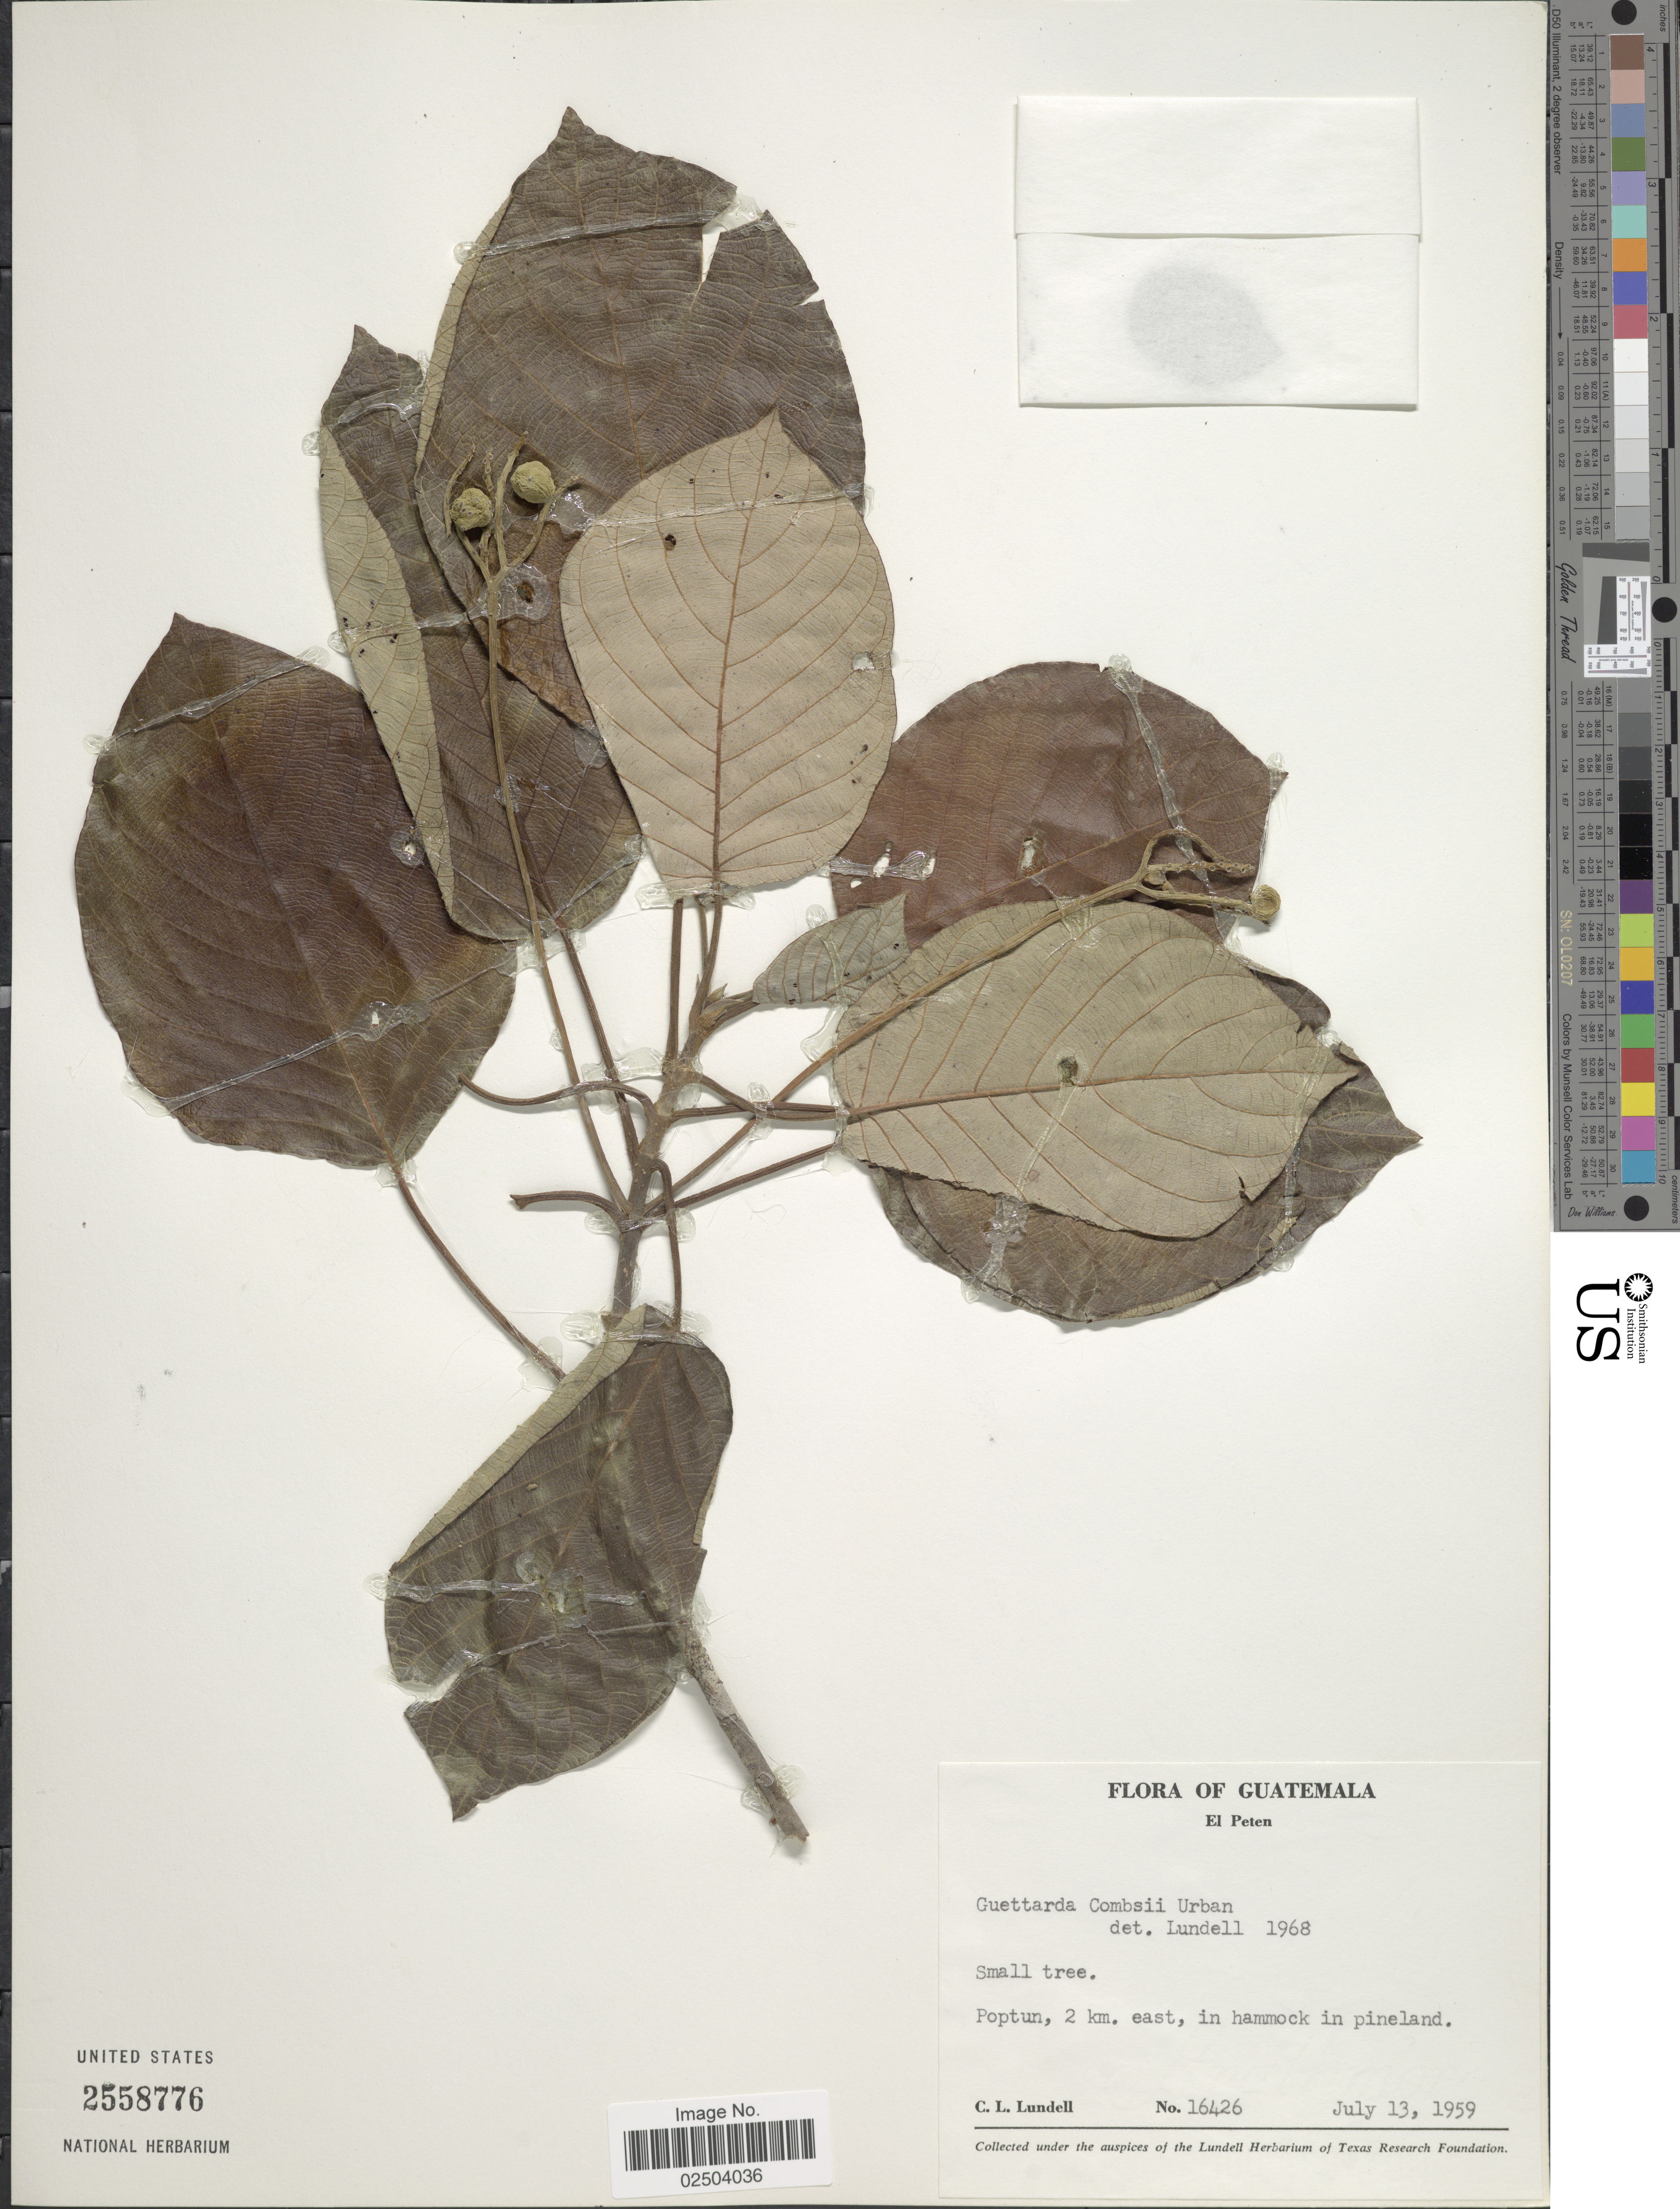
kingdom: Plantae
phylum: Tracheophyta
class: Magnoliopsida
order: Gentianales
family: Rubiaceae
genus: Guettarda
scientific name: Guettarda combsii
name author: Urb.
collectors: C. L. Lundell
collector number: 16426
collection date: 1959-07-13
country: Guatemala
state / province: El Petén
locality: Poptun, 2 km. east, in hammock in pineland.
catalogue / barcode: US 2558776